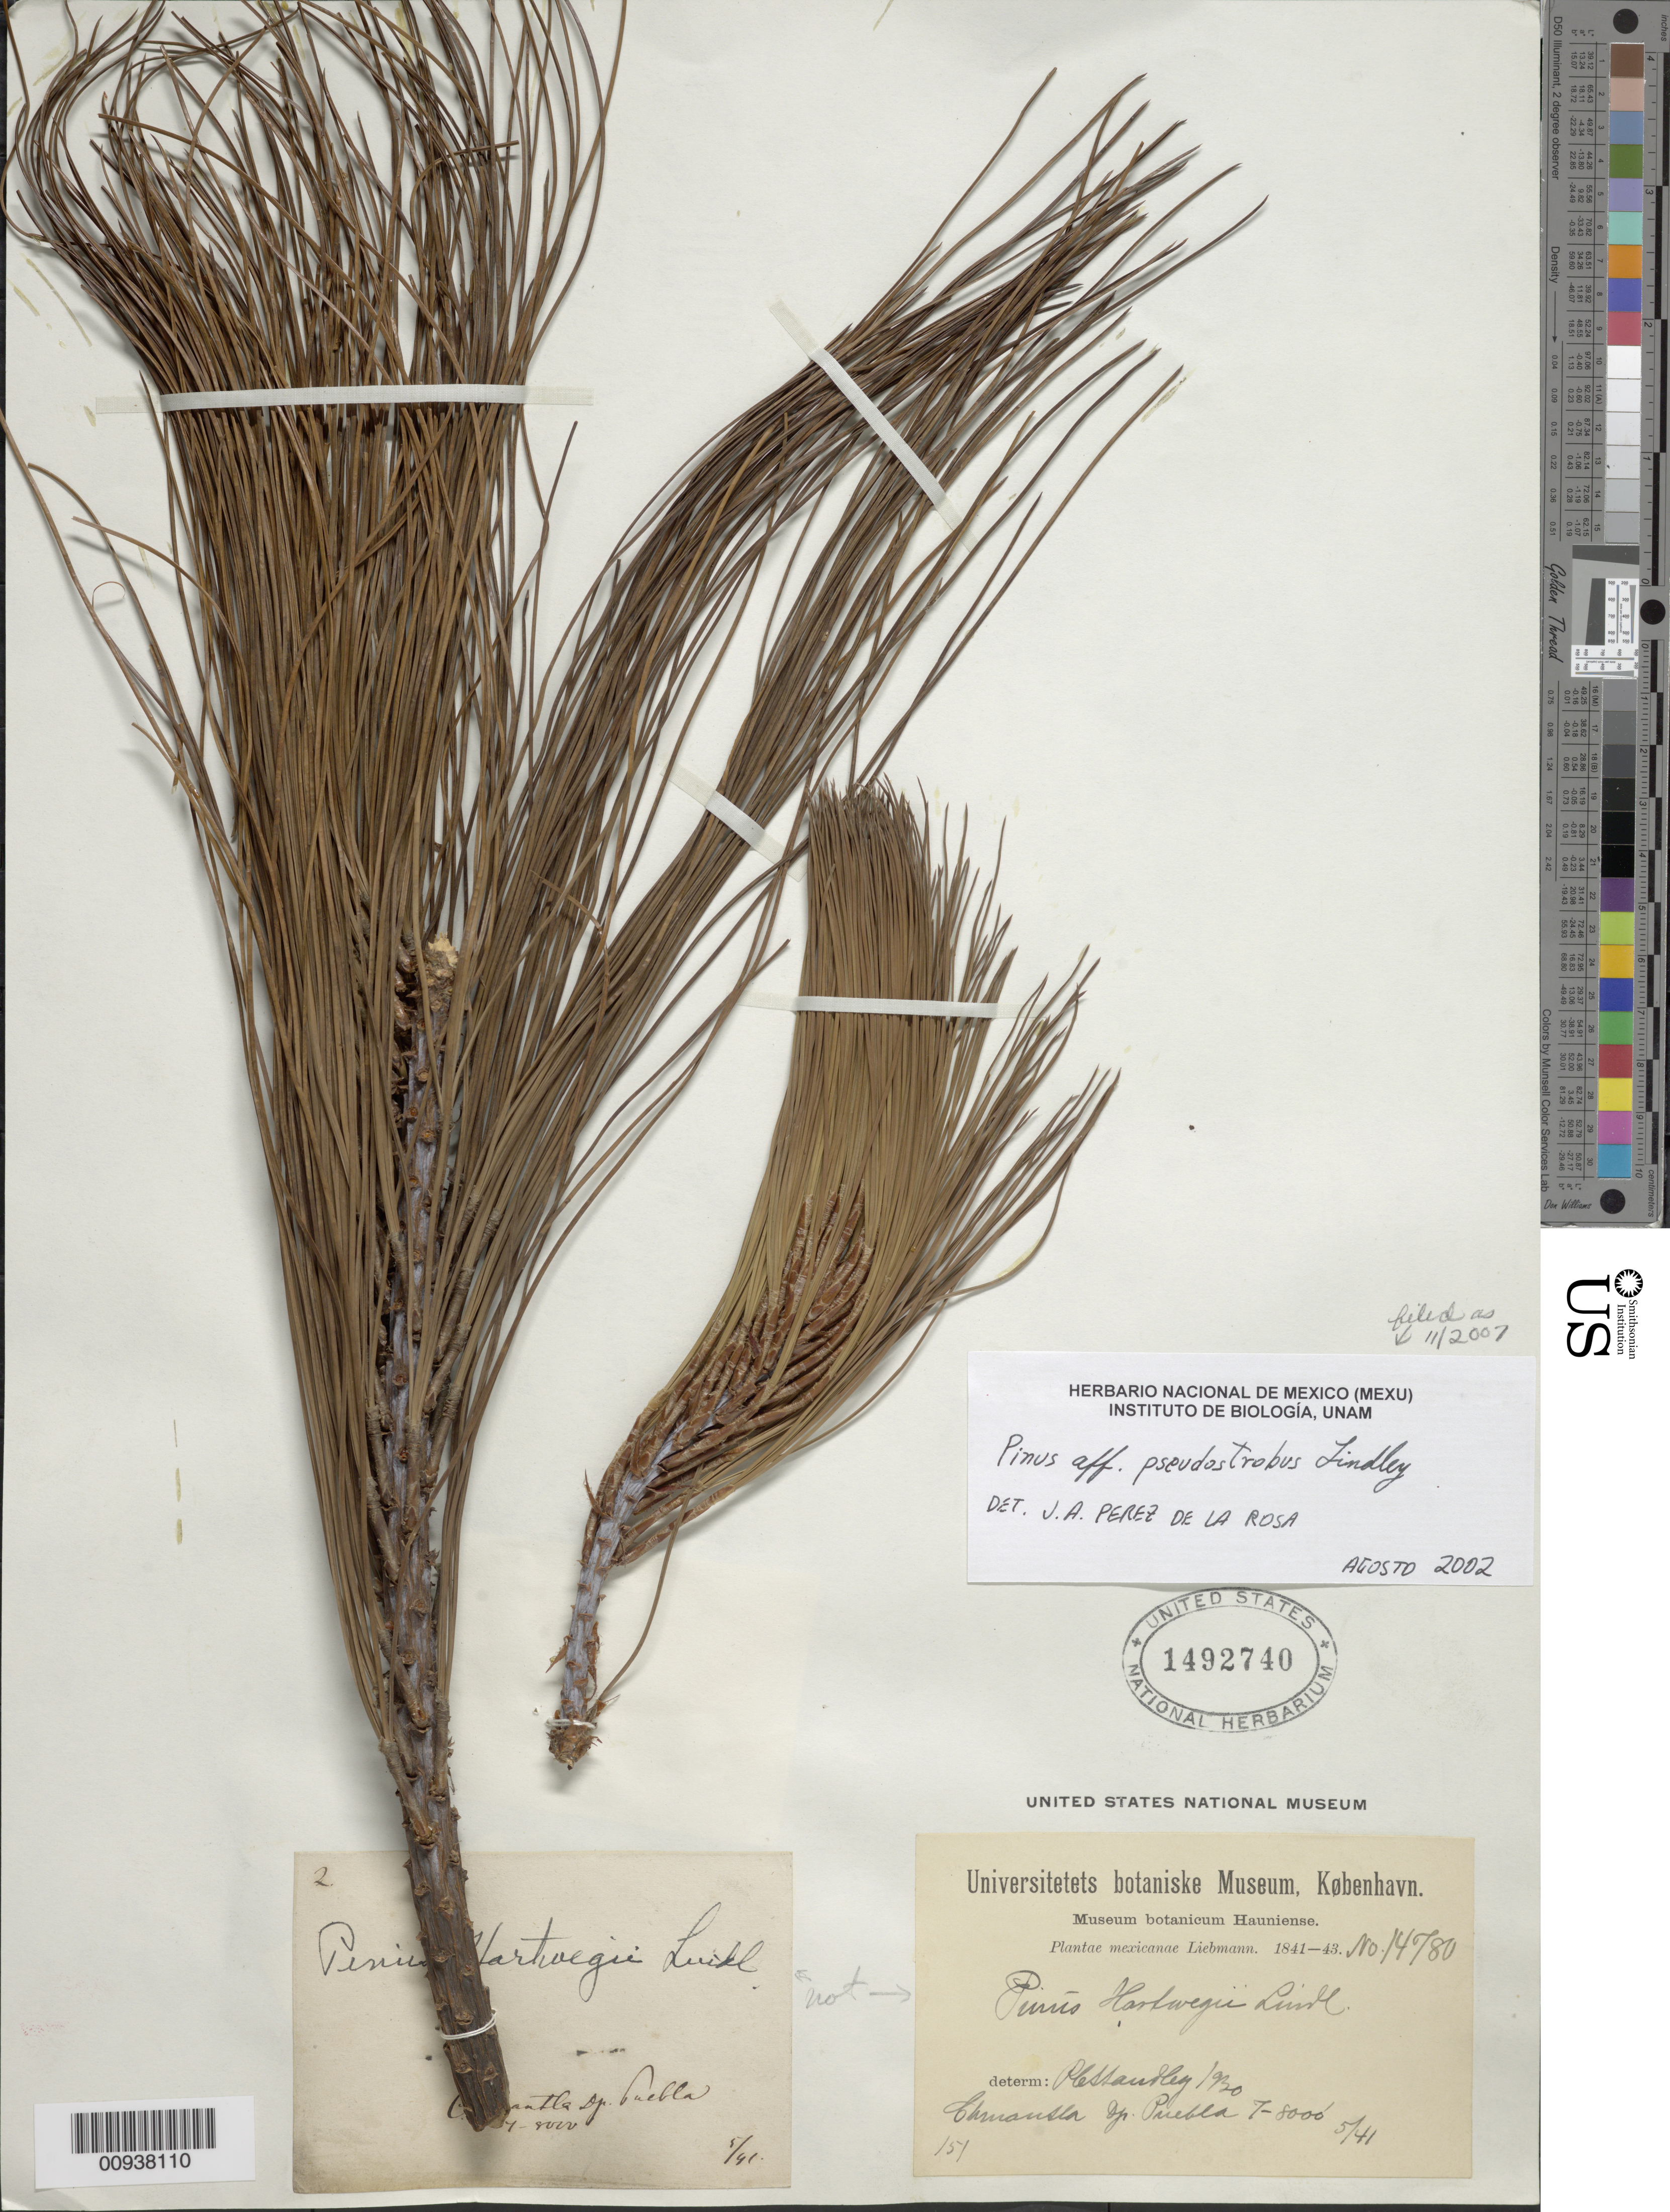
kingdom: Plantae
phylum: Tracheophyta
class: Pinopsida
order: Pinales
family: Pinaceae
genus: Pinus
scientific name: Pinus pseudostrobus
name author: Lindl.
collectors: F. M. Liebmann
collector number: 14780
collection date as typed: May 1841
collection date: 1841-05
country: Mexico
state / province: Puebla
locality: Chinantla.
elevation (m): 2134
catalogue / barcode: US 1492740